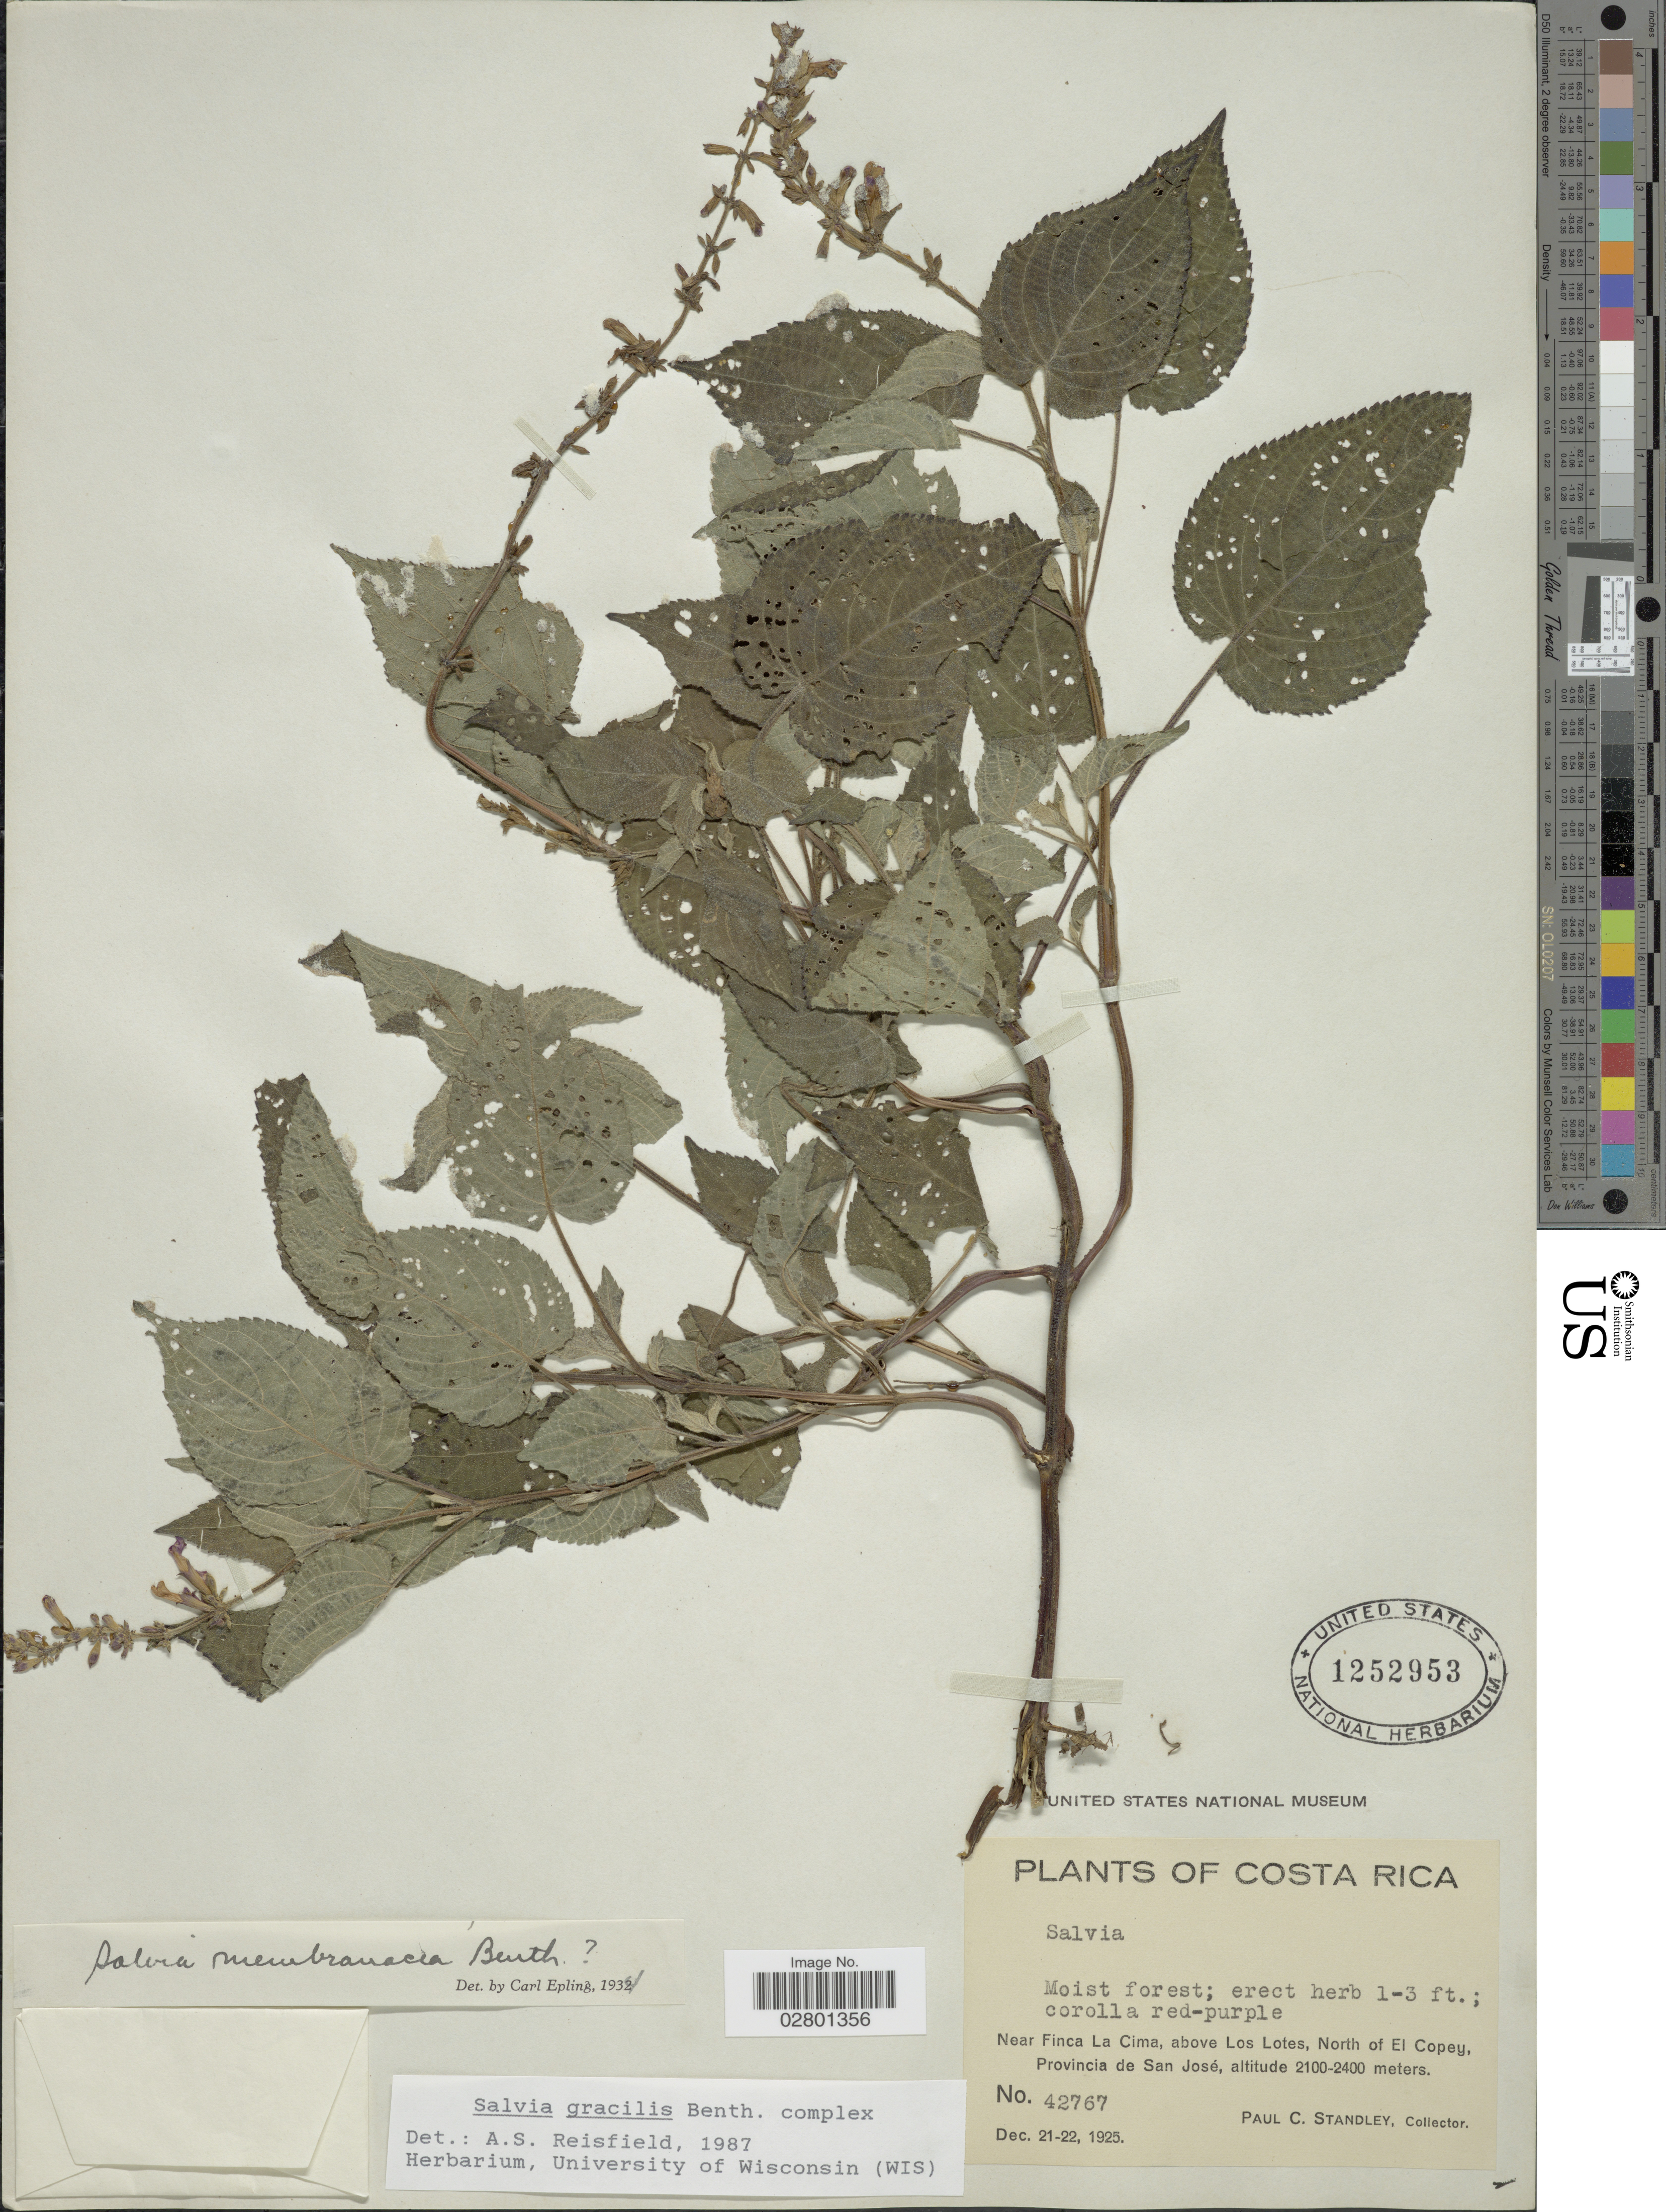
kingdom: Plantae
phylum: Tracheophyta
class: Magnoliopsida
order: Lamiales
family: Lamiaceae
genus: Salvia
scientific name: Salvia gracilis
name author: Benth.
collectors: P. C. Standley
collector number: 42767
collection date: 1925-12-21/1925-12-22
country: Costa Rica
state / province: San José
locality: Near Finca La Cima, above Los Lotes, North of El Copey, Provincia de San José.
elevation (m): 2100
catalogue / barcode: US 1252953